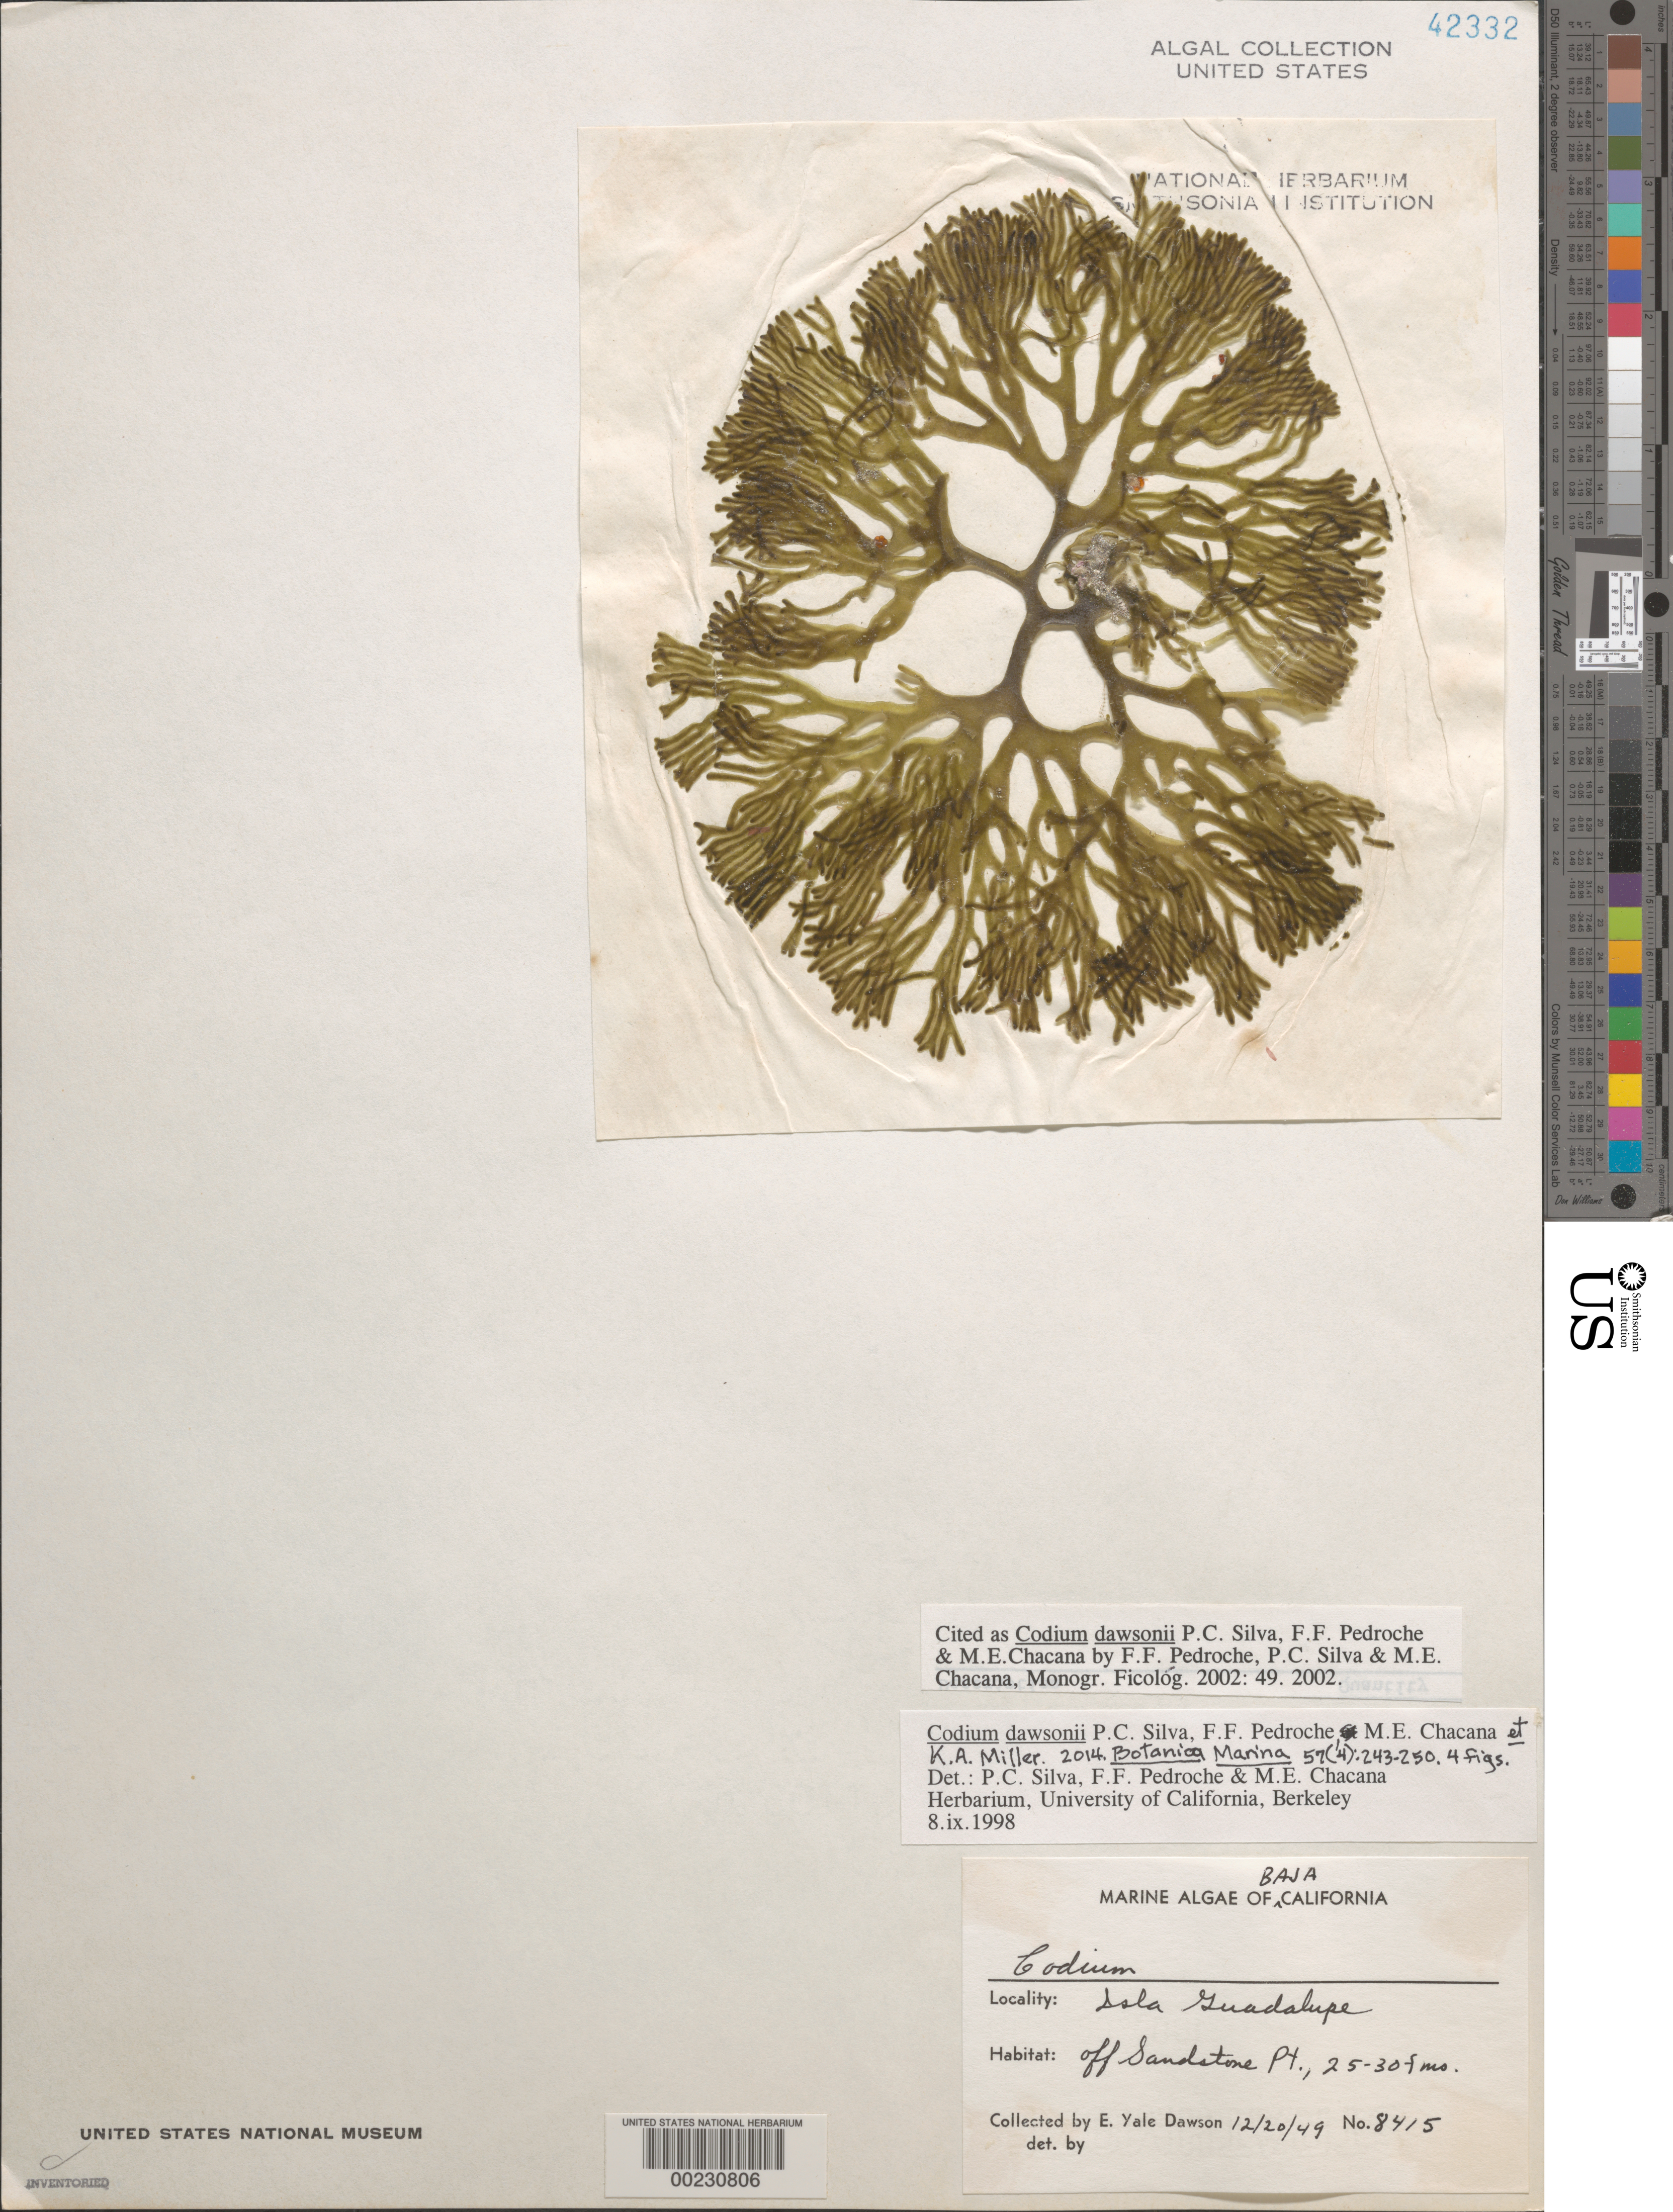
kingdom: Plantae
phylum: Chlorophyta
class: Ulvophyceae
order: Bryopsidales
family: Codiaceae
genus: Codium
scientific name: Codium dawsonii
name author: P.C. Silva et al.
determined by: Silva, P. C.; Pedroche, F. F.; Chacana, M. E.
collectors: E. Y. Dawson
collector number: EYD 8415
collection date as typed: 20 Dec 1949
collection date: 1949-12-20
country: Mexico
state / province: Baja California Norte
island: Isla Guadalupe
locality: Off Sandstone Point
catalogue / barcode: US 42332